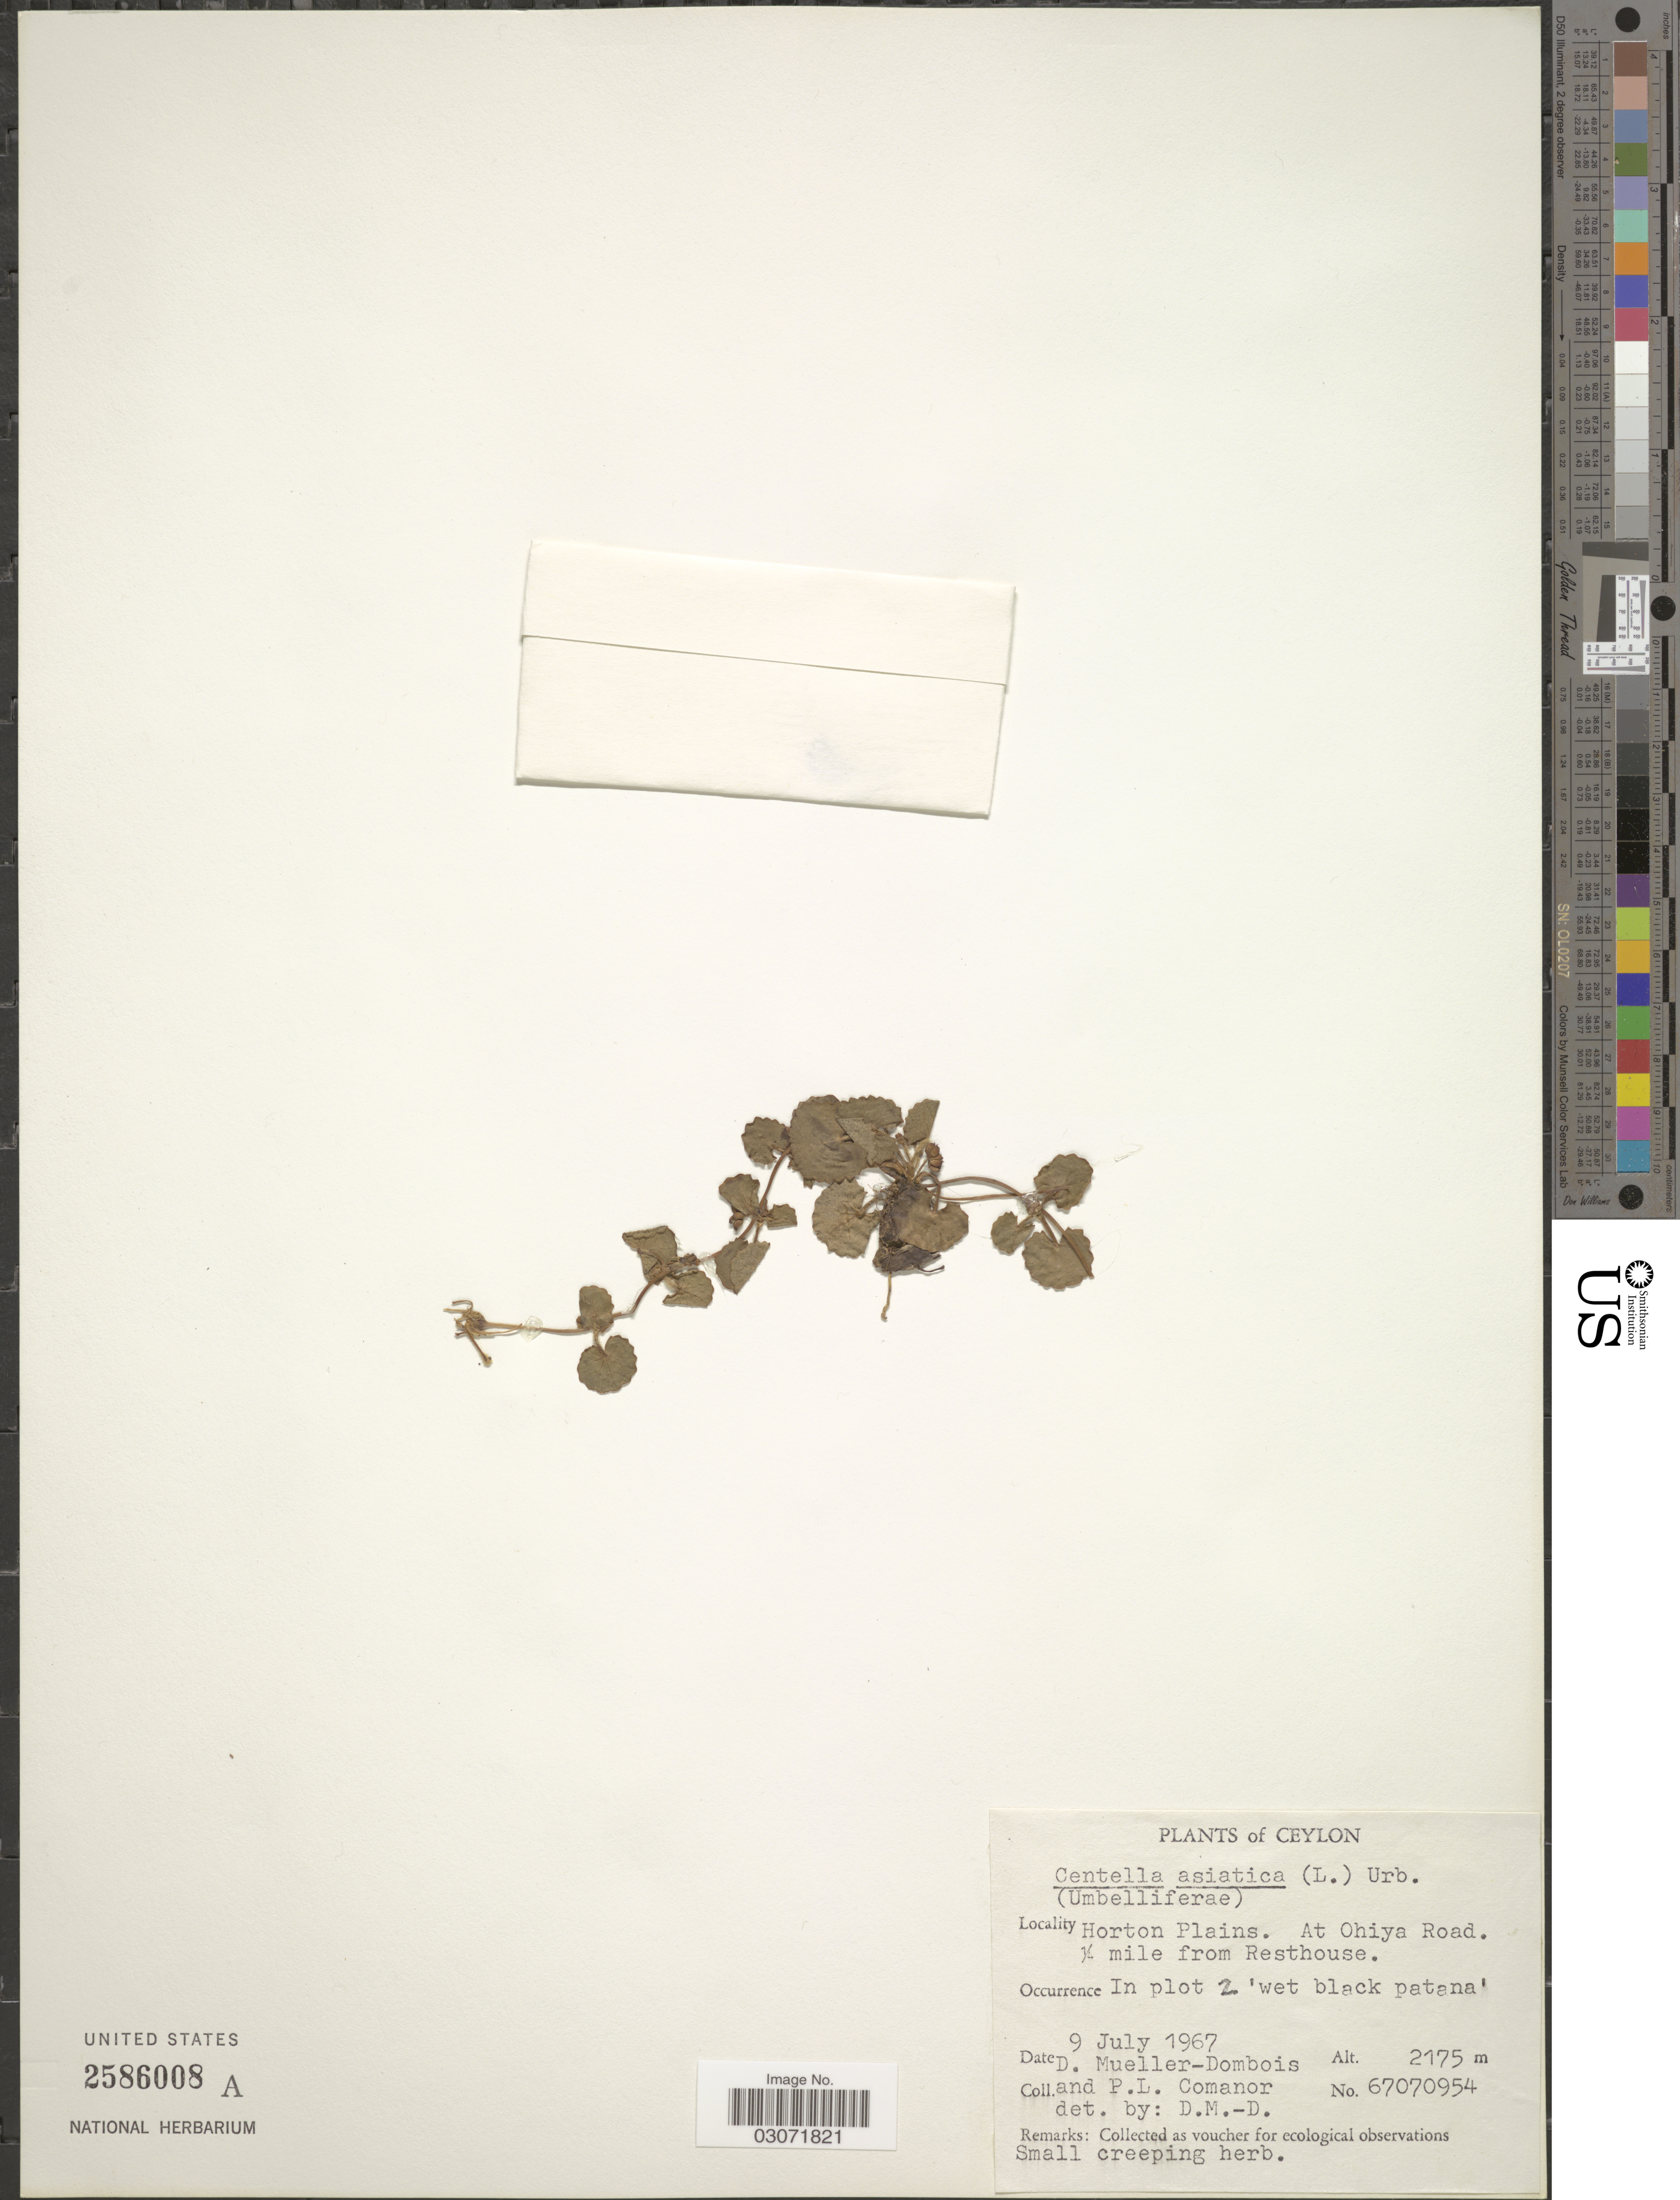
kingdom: Plantae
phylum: Tracheophyta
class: Magnoliopsida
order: Apiales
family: Apiaceae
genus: Centella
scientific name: Centella asiatica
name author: (L.) Urb.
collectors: D. Mueller-Dombois & P. Comanor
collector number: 67070954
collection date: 1967-07-09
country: Sri Lanka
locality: Ceylon. Horton Plains. At Ohiya Road. ¼ mile from Resthouse.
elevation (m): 2175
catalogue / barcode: US 2586008A